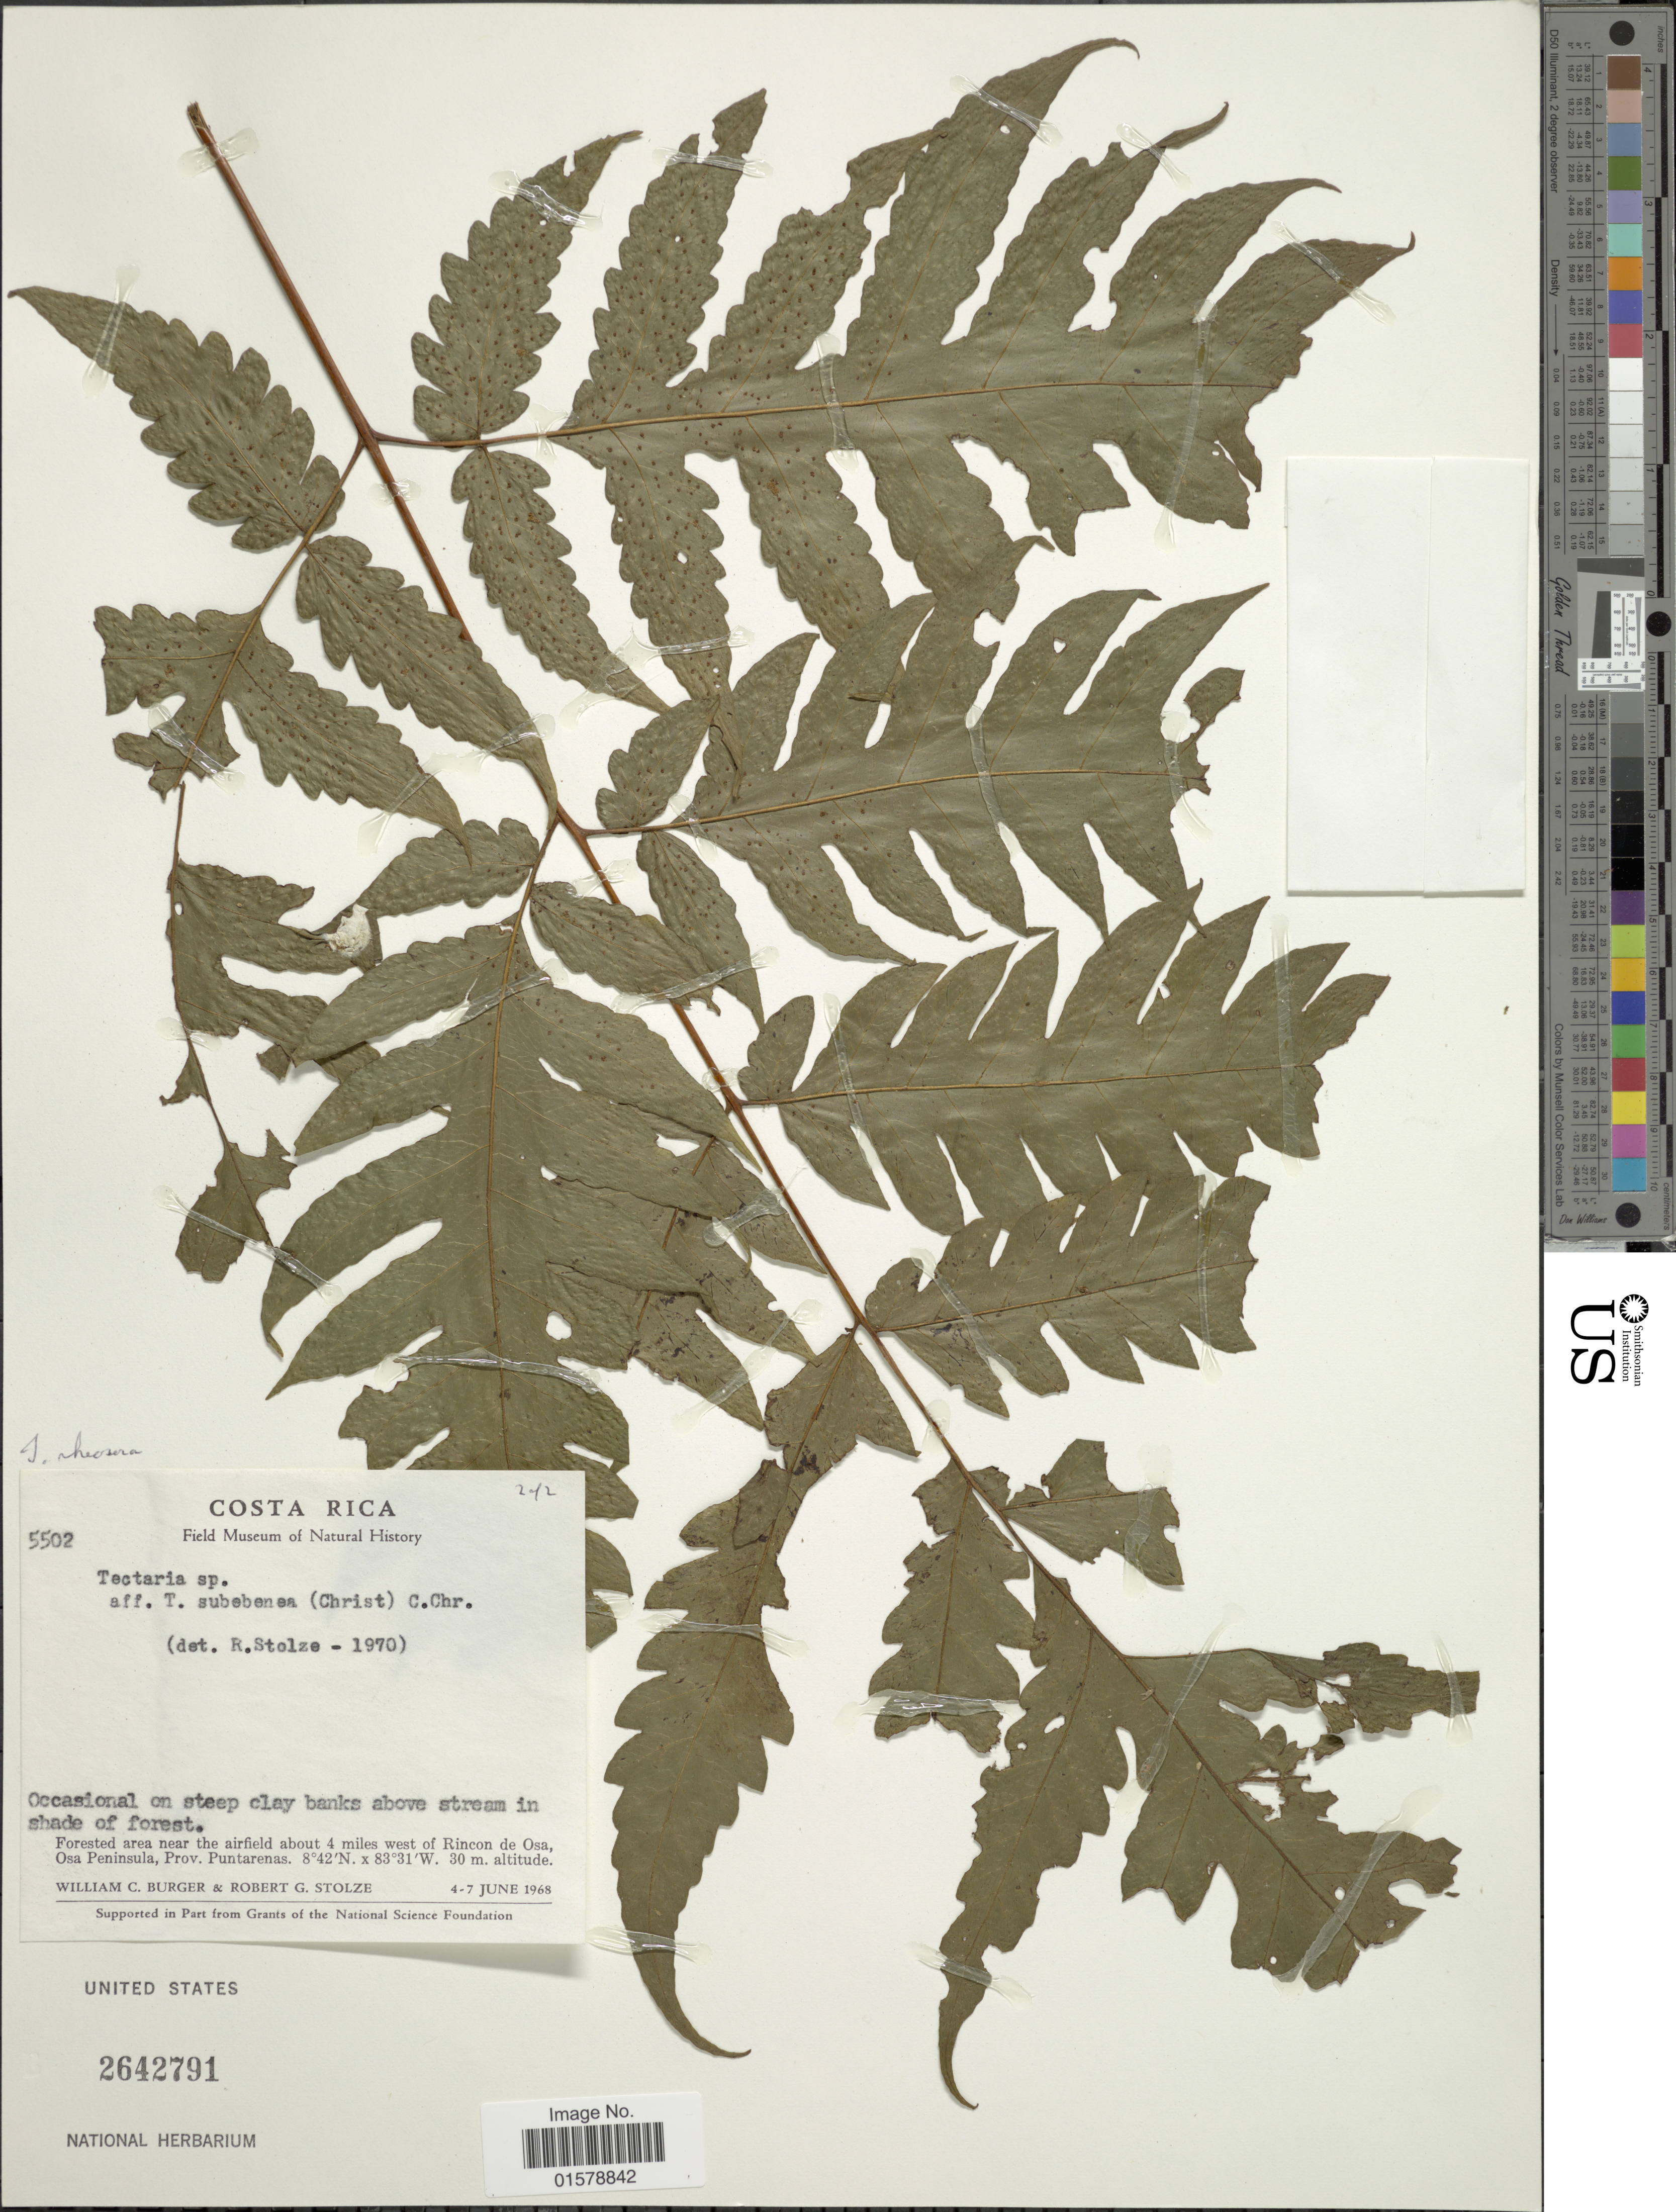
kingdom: Plantae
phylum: Tracheophyta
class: Polypodiopsida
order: Polypodiales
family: Tectariaceae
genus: Tectaria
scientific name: Tectaria rivalis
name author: (Mett. ex Kuhn) C. Chr.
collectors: W. Burger & R. G. Stolze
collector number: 5502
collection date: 1968-06-04/1968-06-07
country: Costa Rica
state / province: Puntarenas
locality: Forested area near the airfield about 4 miles west of Rincon de Osa, Osa Peninsula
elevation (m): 30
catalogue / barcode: US 2642791